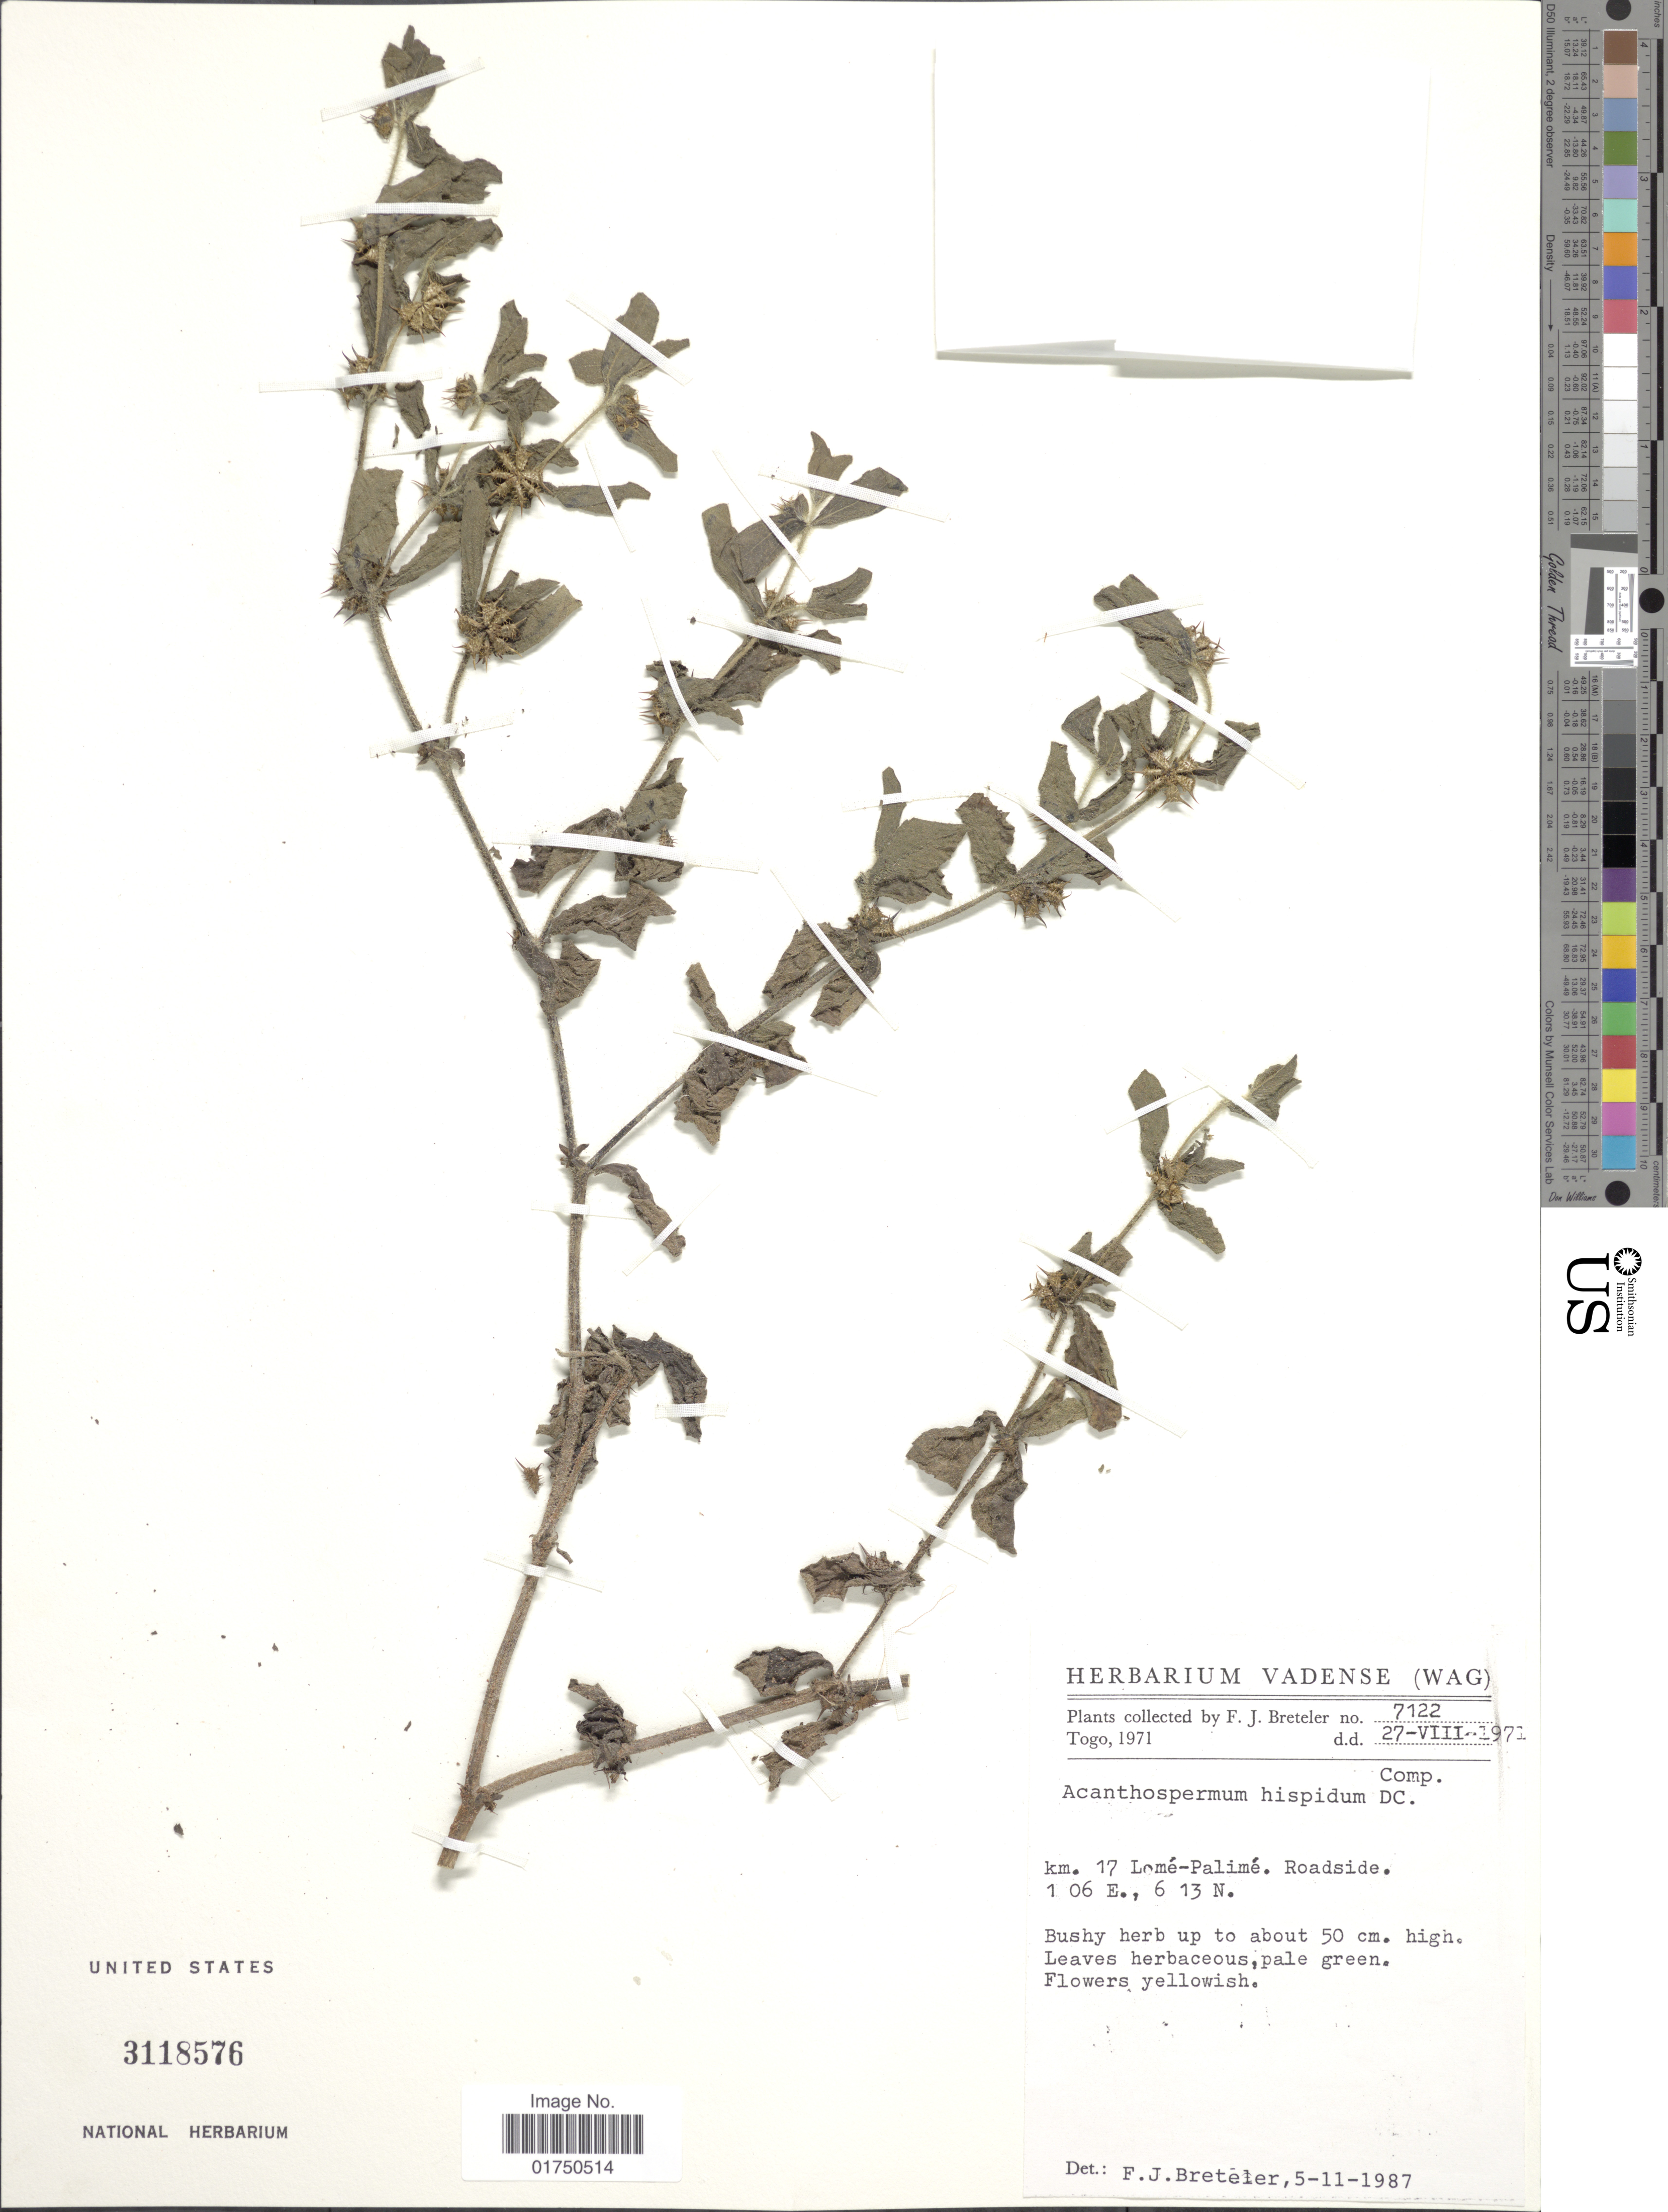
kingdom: Plantae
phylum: Tracheophyta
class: Magnoliopsida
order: Asterales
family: Asteraceae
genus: Acanthospermum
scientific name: Acanthospermum hispidum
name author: DC.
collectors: F. J. Breteler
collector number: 7122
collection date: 1971-08-27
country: Togo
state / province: Maritime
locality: Km. 17 Lomé-Palimé. Roadside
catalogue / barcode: US 3118576